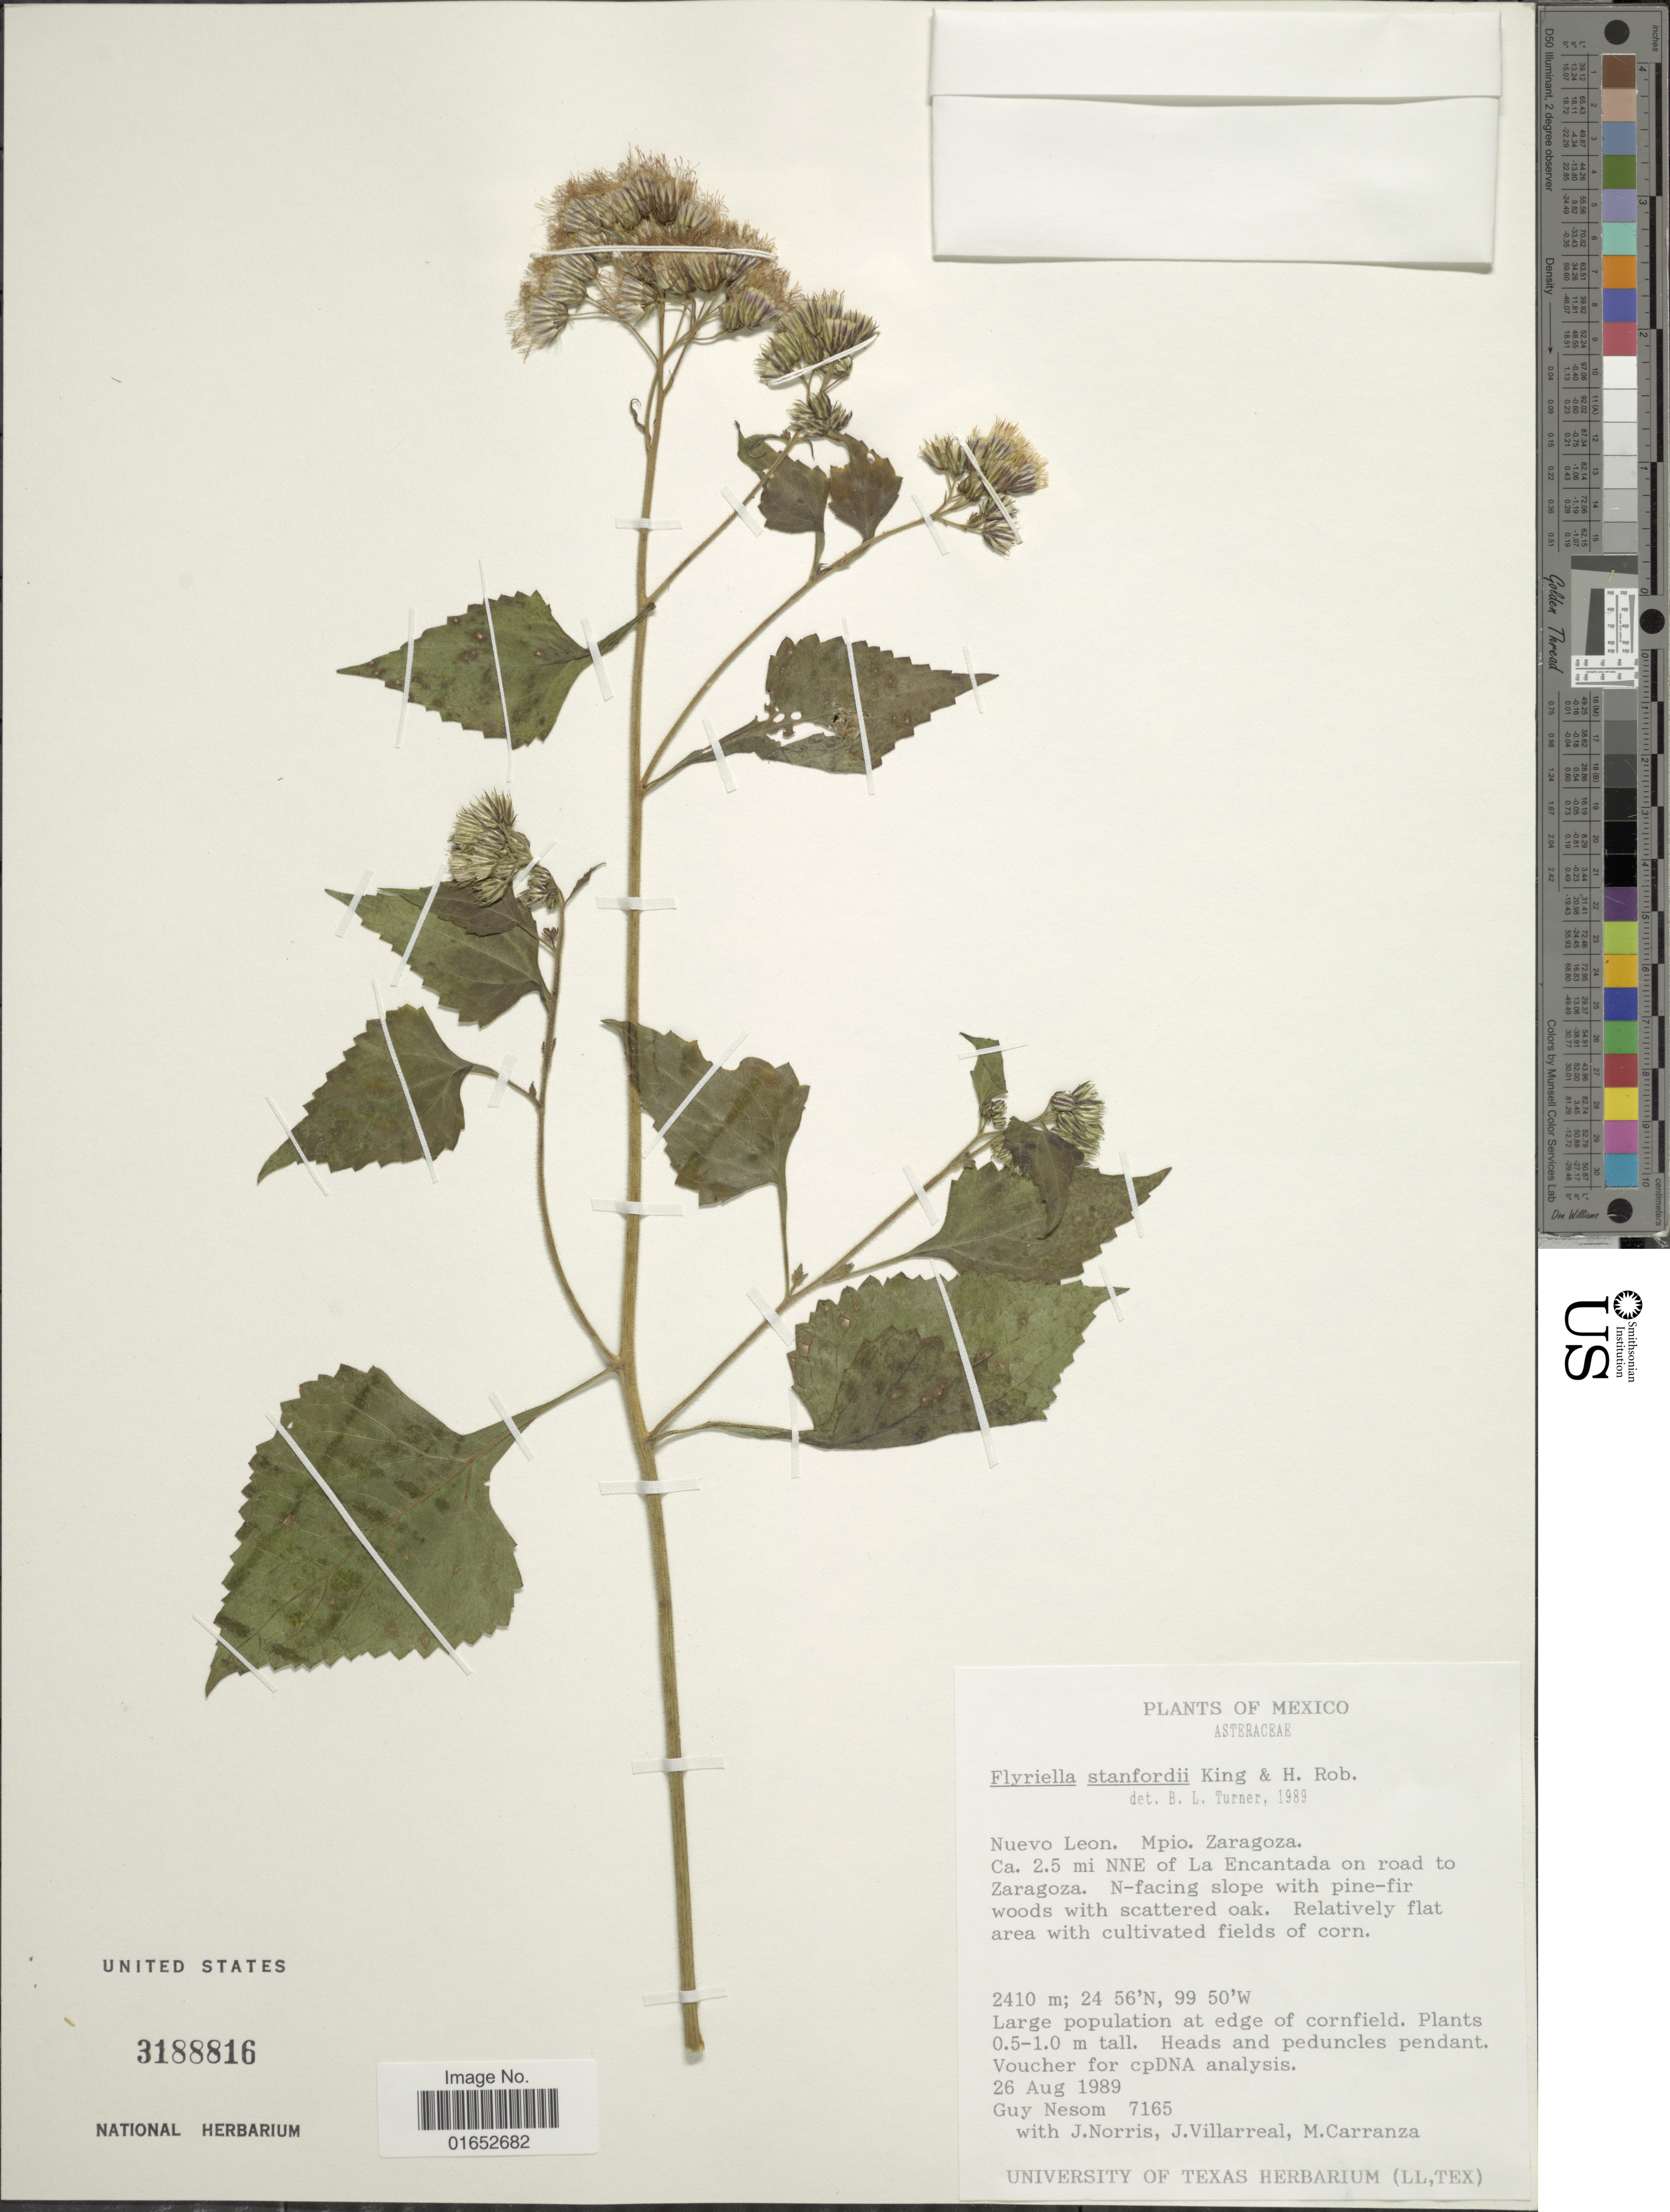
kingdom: Plantae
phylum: Tracheophyta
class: Magnoliopsida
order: Asterales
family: Asteraceae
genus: Flyriella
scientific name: Flyriella stanfordii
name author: R.M. King & H. Rob.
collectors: G. Nesom, J. Norris, J. Villarreal & M. Carranza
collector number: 7165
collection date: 1989-08-26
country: Mexico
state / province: Nuevo León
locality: Mpio Zaragoza, Ca.2.5 mi NNE of La Encantada on road to Zaragoza, N-facing slope with pine-fir woods with scattered oak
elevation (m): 2410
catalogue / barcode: US 3188816